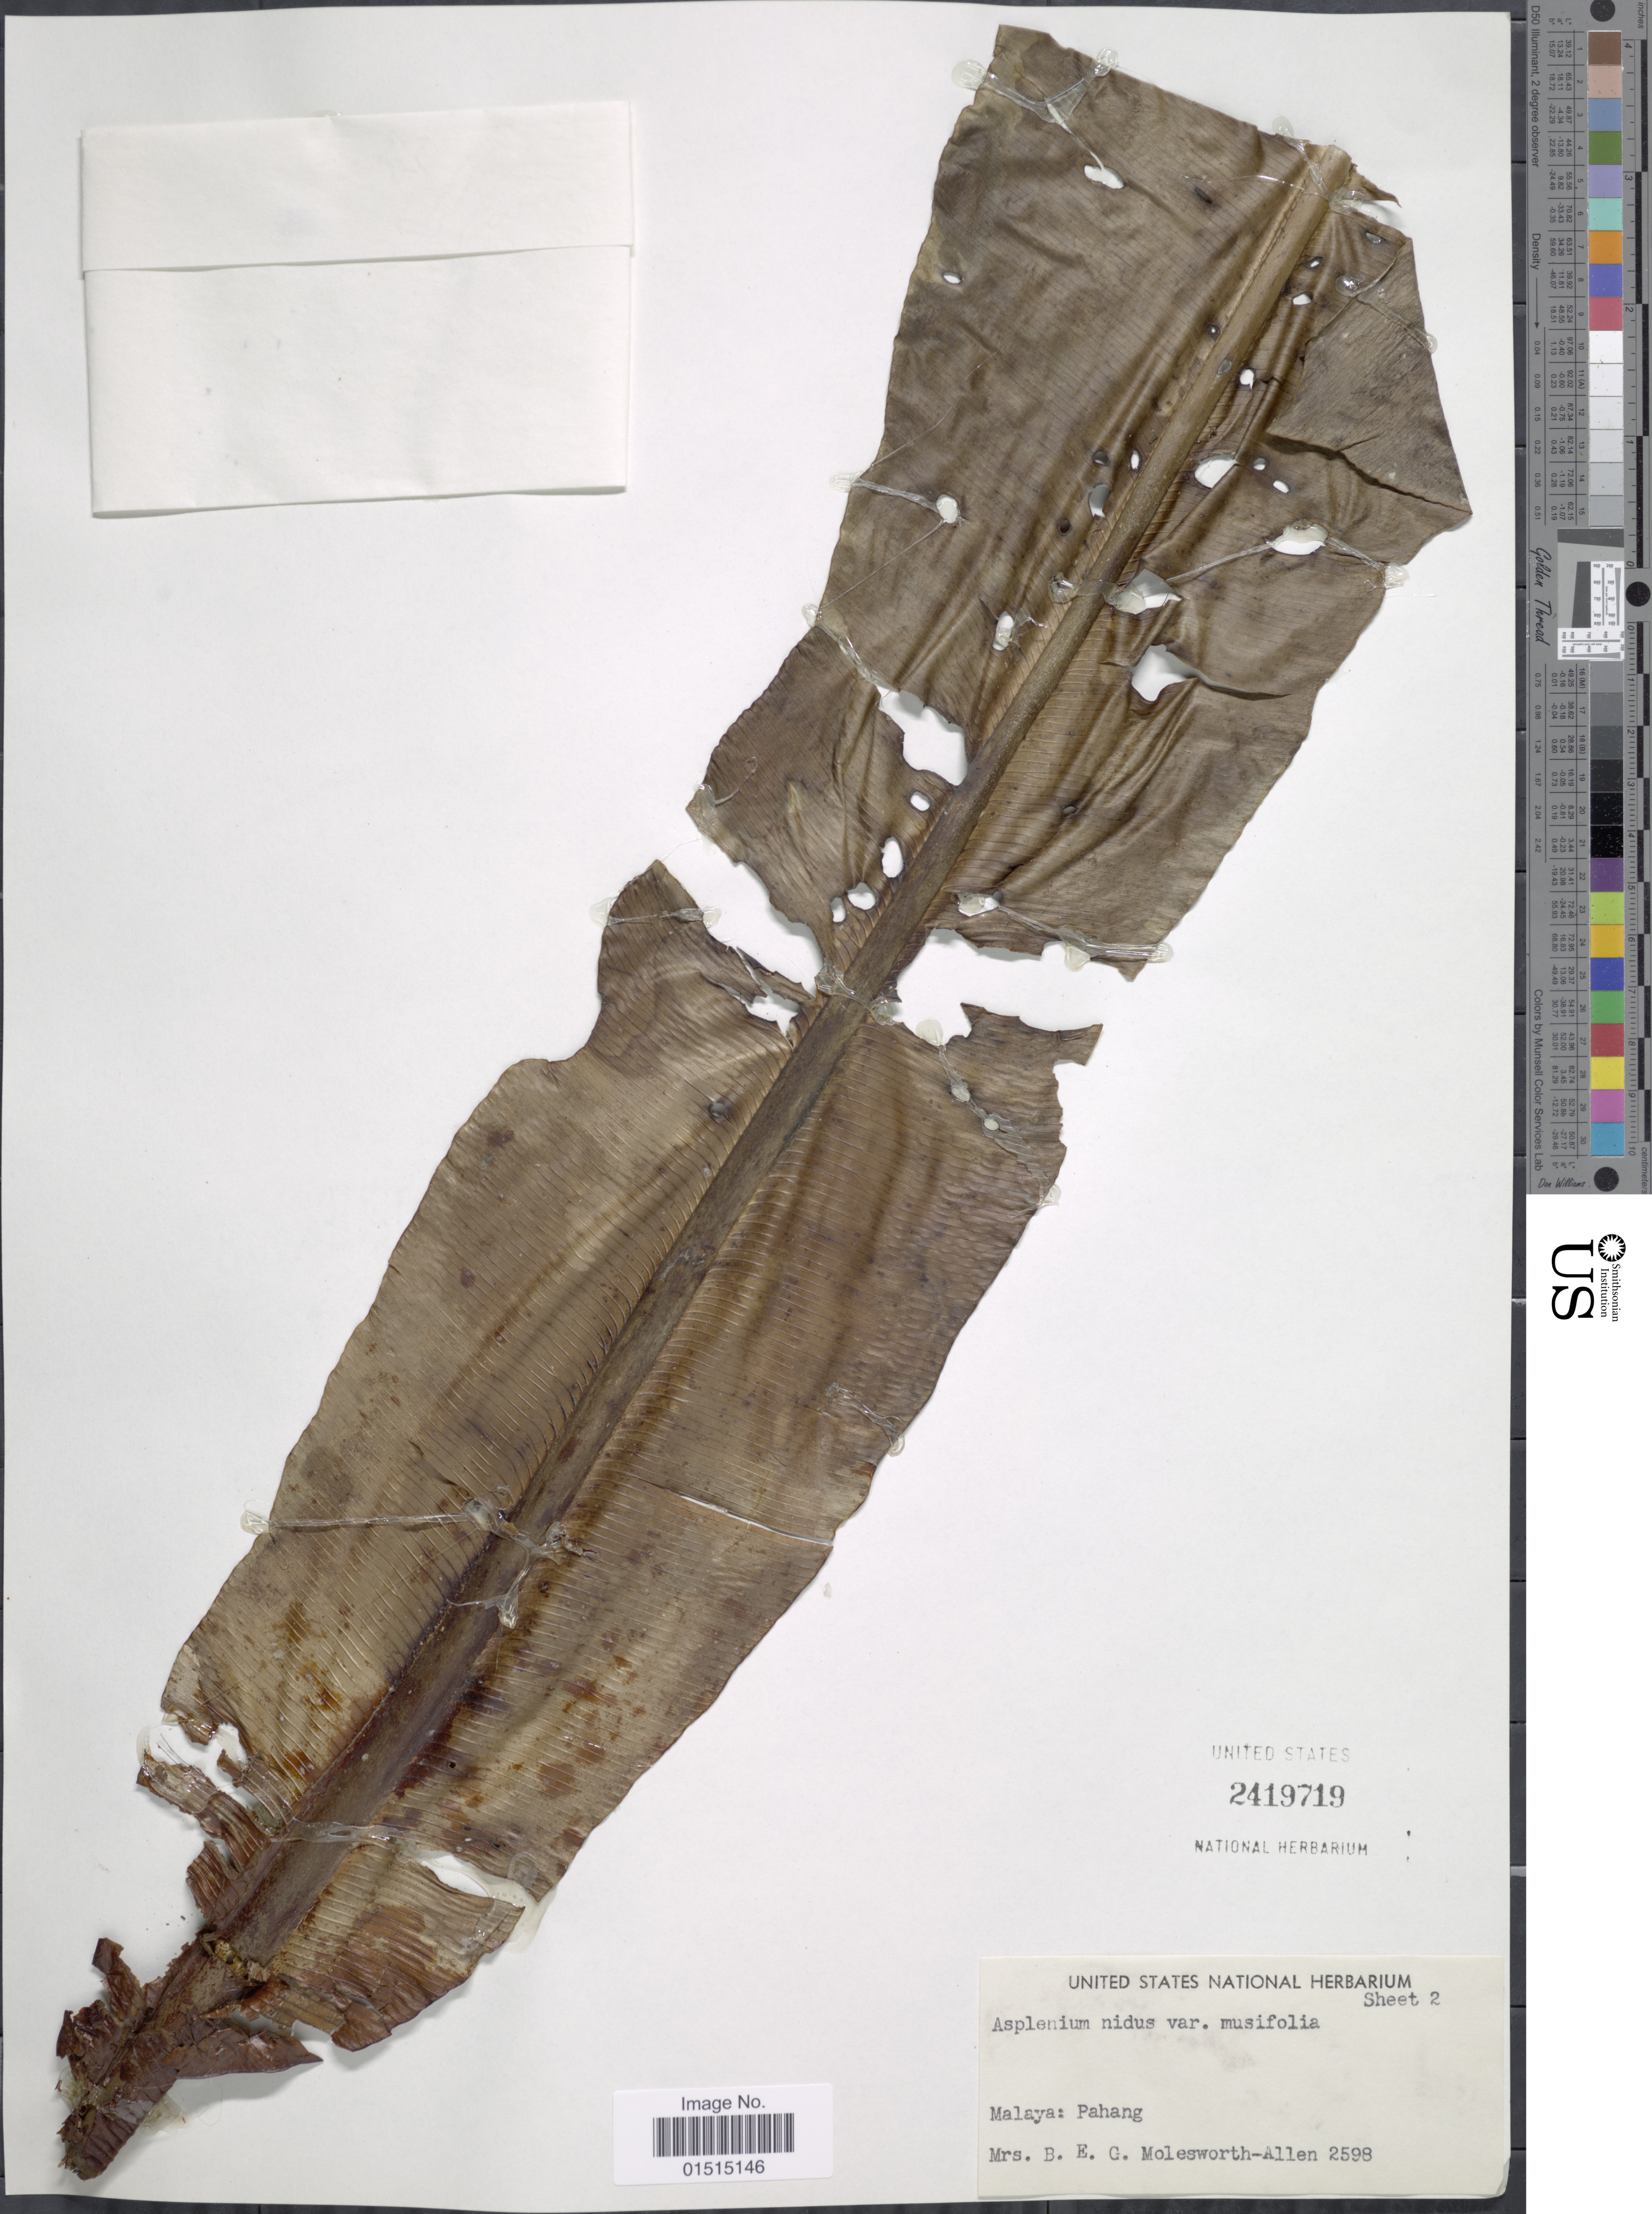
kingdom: Plantae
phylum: Tracheophyta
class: Polypodiopsida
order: Polypodiales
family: Aspleniaceae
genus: Asplenium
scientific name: Asplenium nidus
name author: L.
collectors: Mrs. B. E. G. Molesworth-Allen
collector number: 2598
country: Malaysia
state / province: Pahang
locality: Malaya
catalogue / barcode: US 2419719